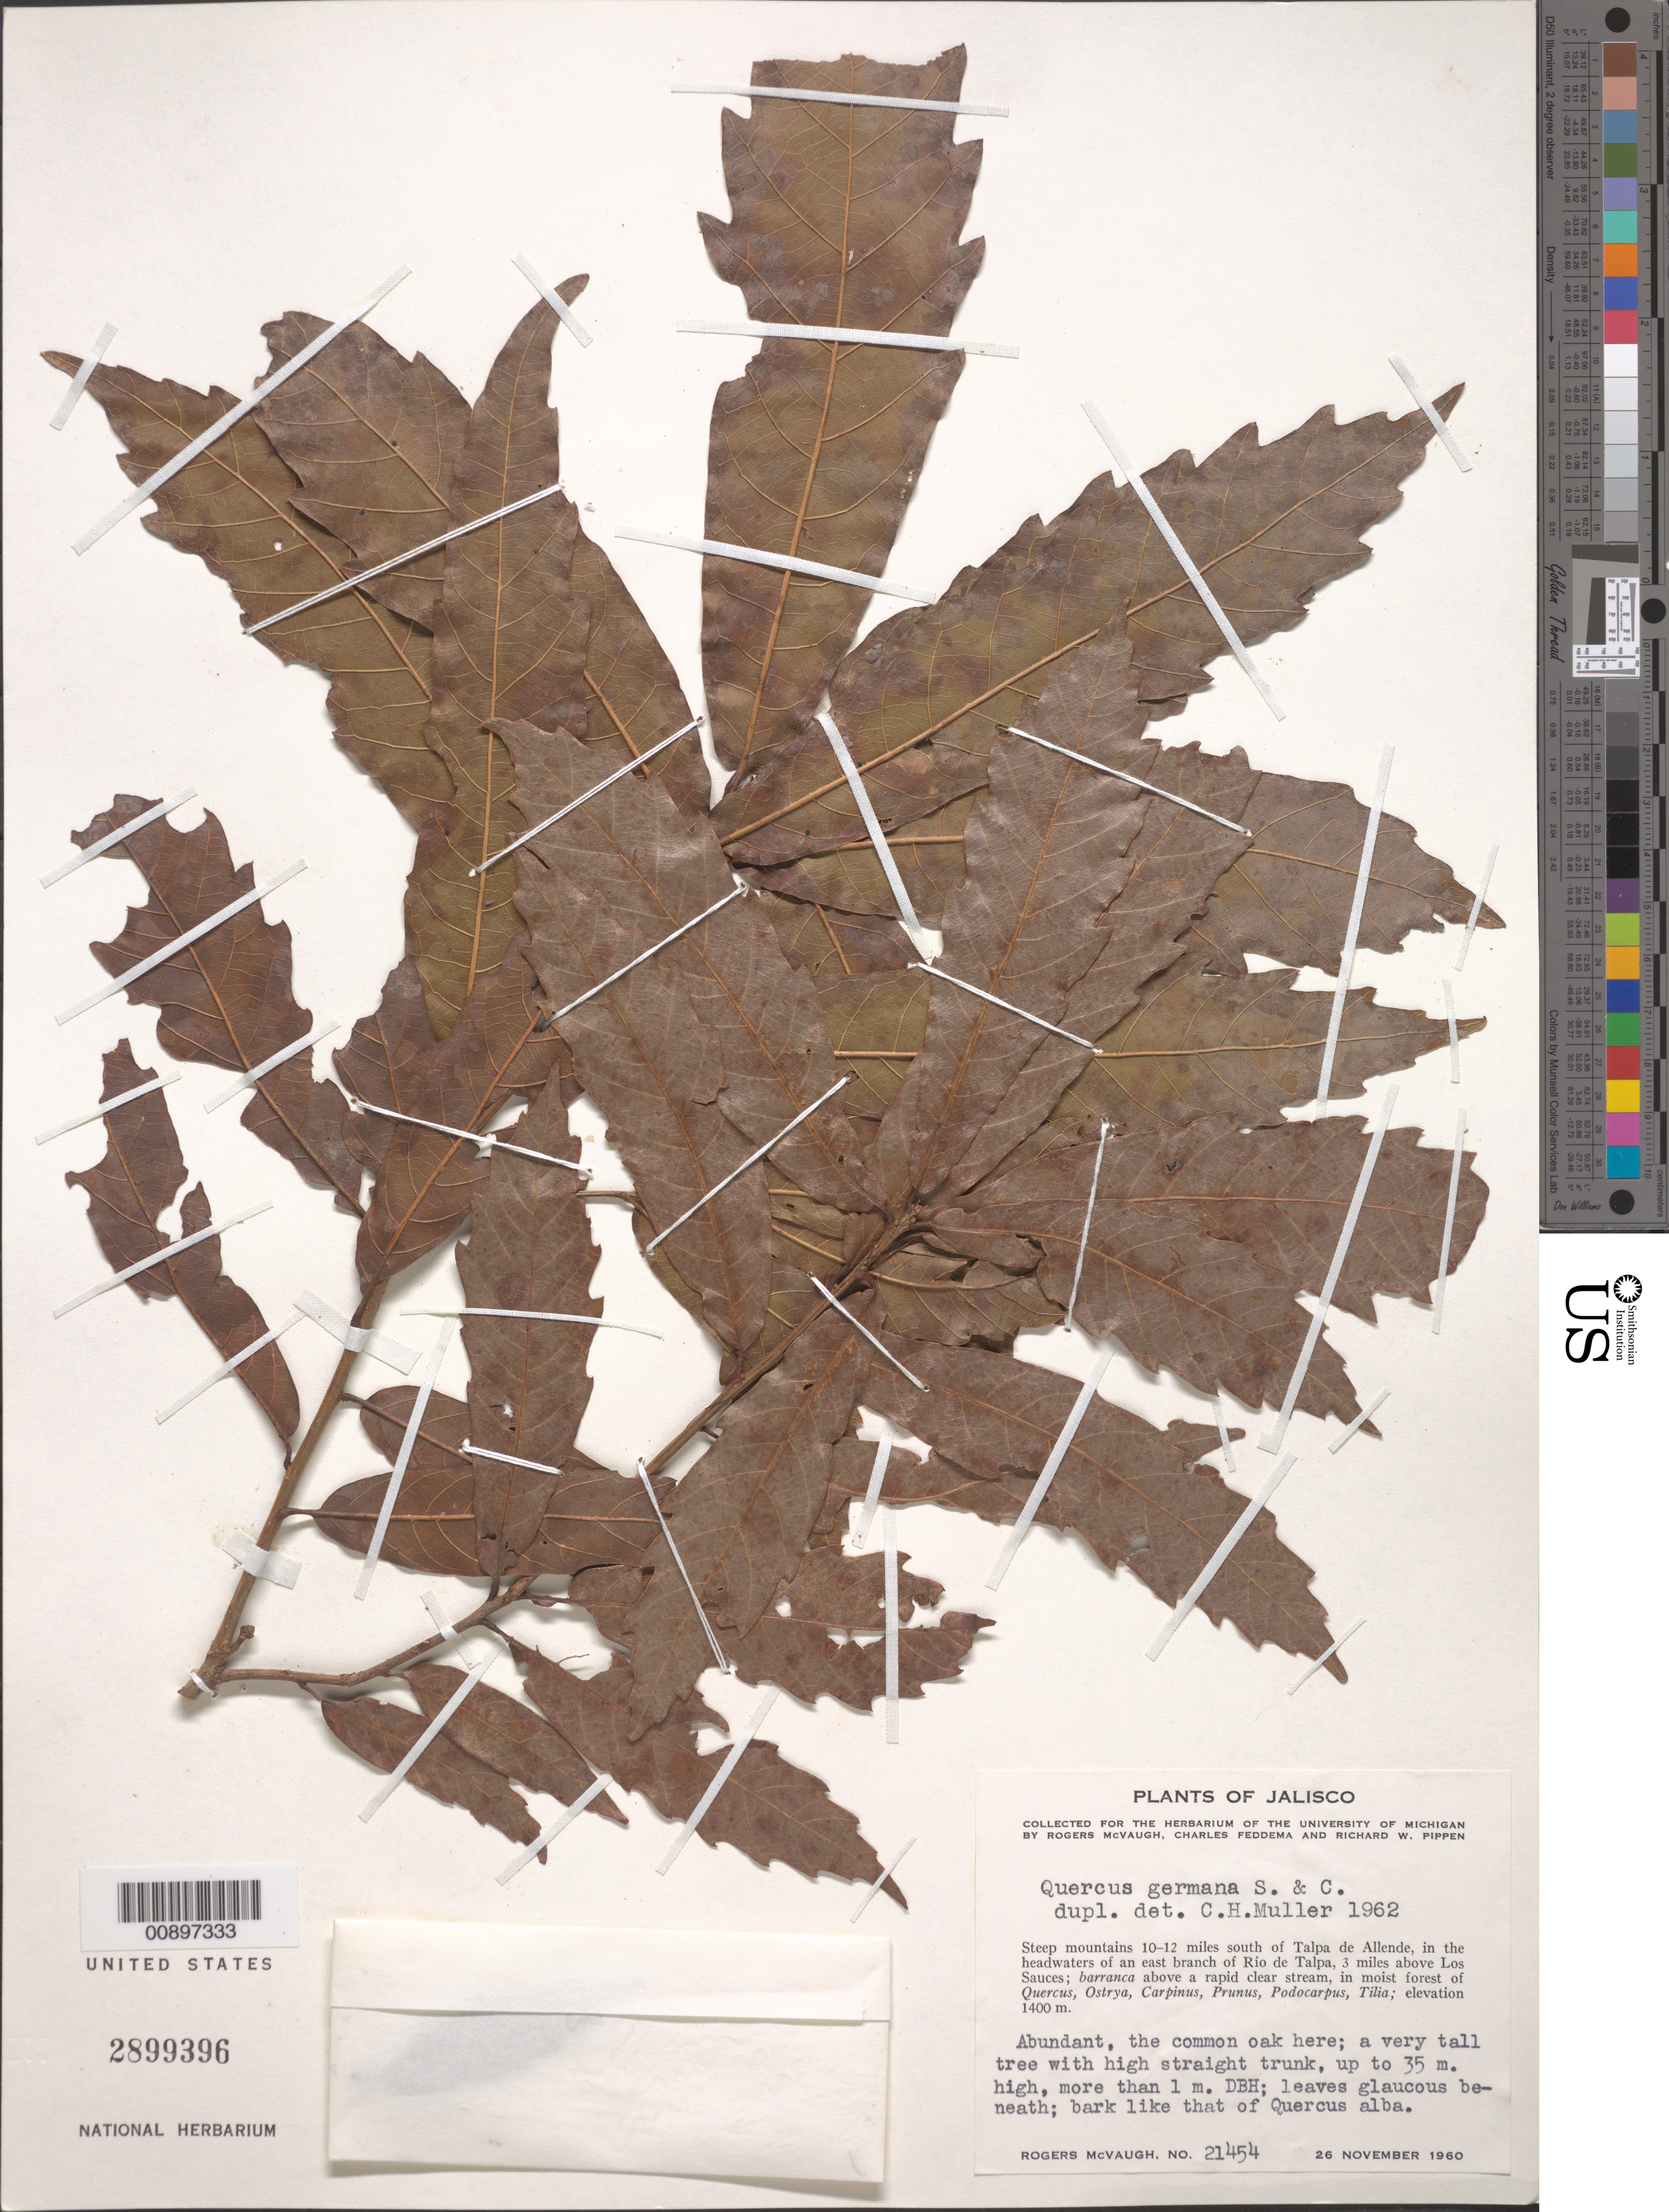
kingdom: Plantae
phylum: Tracheophyta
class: Magnoliopsida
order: Fagales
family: Fagaceae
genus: Quercus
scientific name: Quercus germana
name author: Schltdl. & Cham.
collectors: R. McVaugh, C. Feddema & R. W. Pippen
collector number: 21454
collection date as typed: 26 Nov 1960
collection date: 1960-11-26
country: Mexico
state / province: Jalisco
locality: Steep mountains 10-12 miles south of Talpa de Allende, in the headwaters of an east branch of Río de Talpa, 3 miles above Los Sauces.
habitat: Barranca above a rapid clear stream in moist forest of Quercus, Ostrya, Carpinus, Prunus, Podocarpus, Tilia.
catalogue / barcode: US 2899396